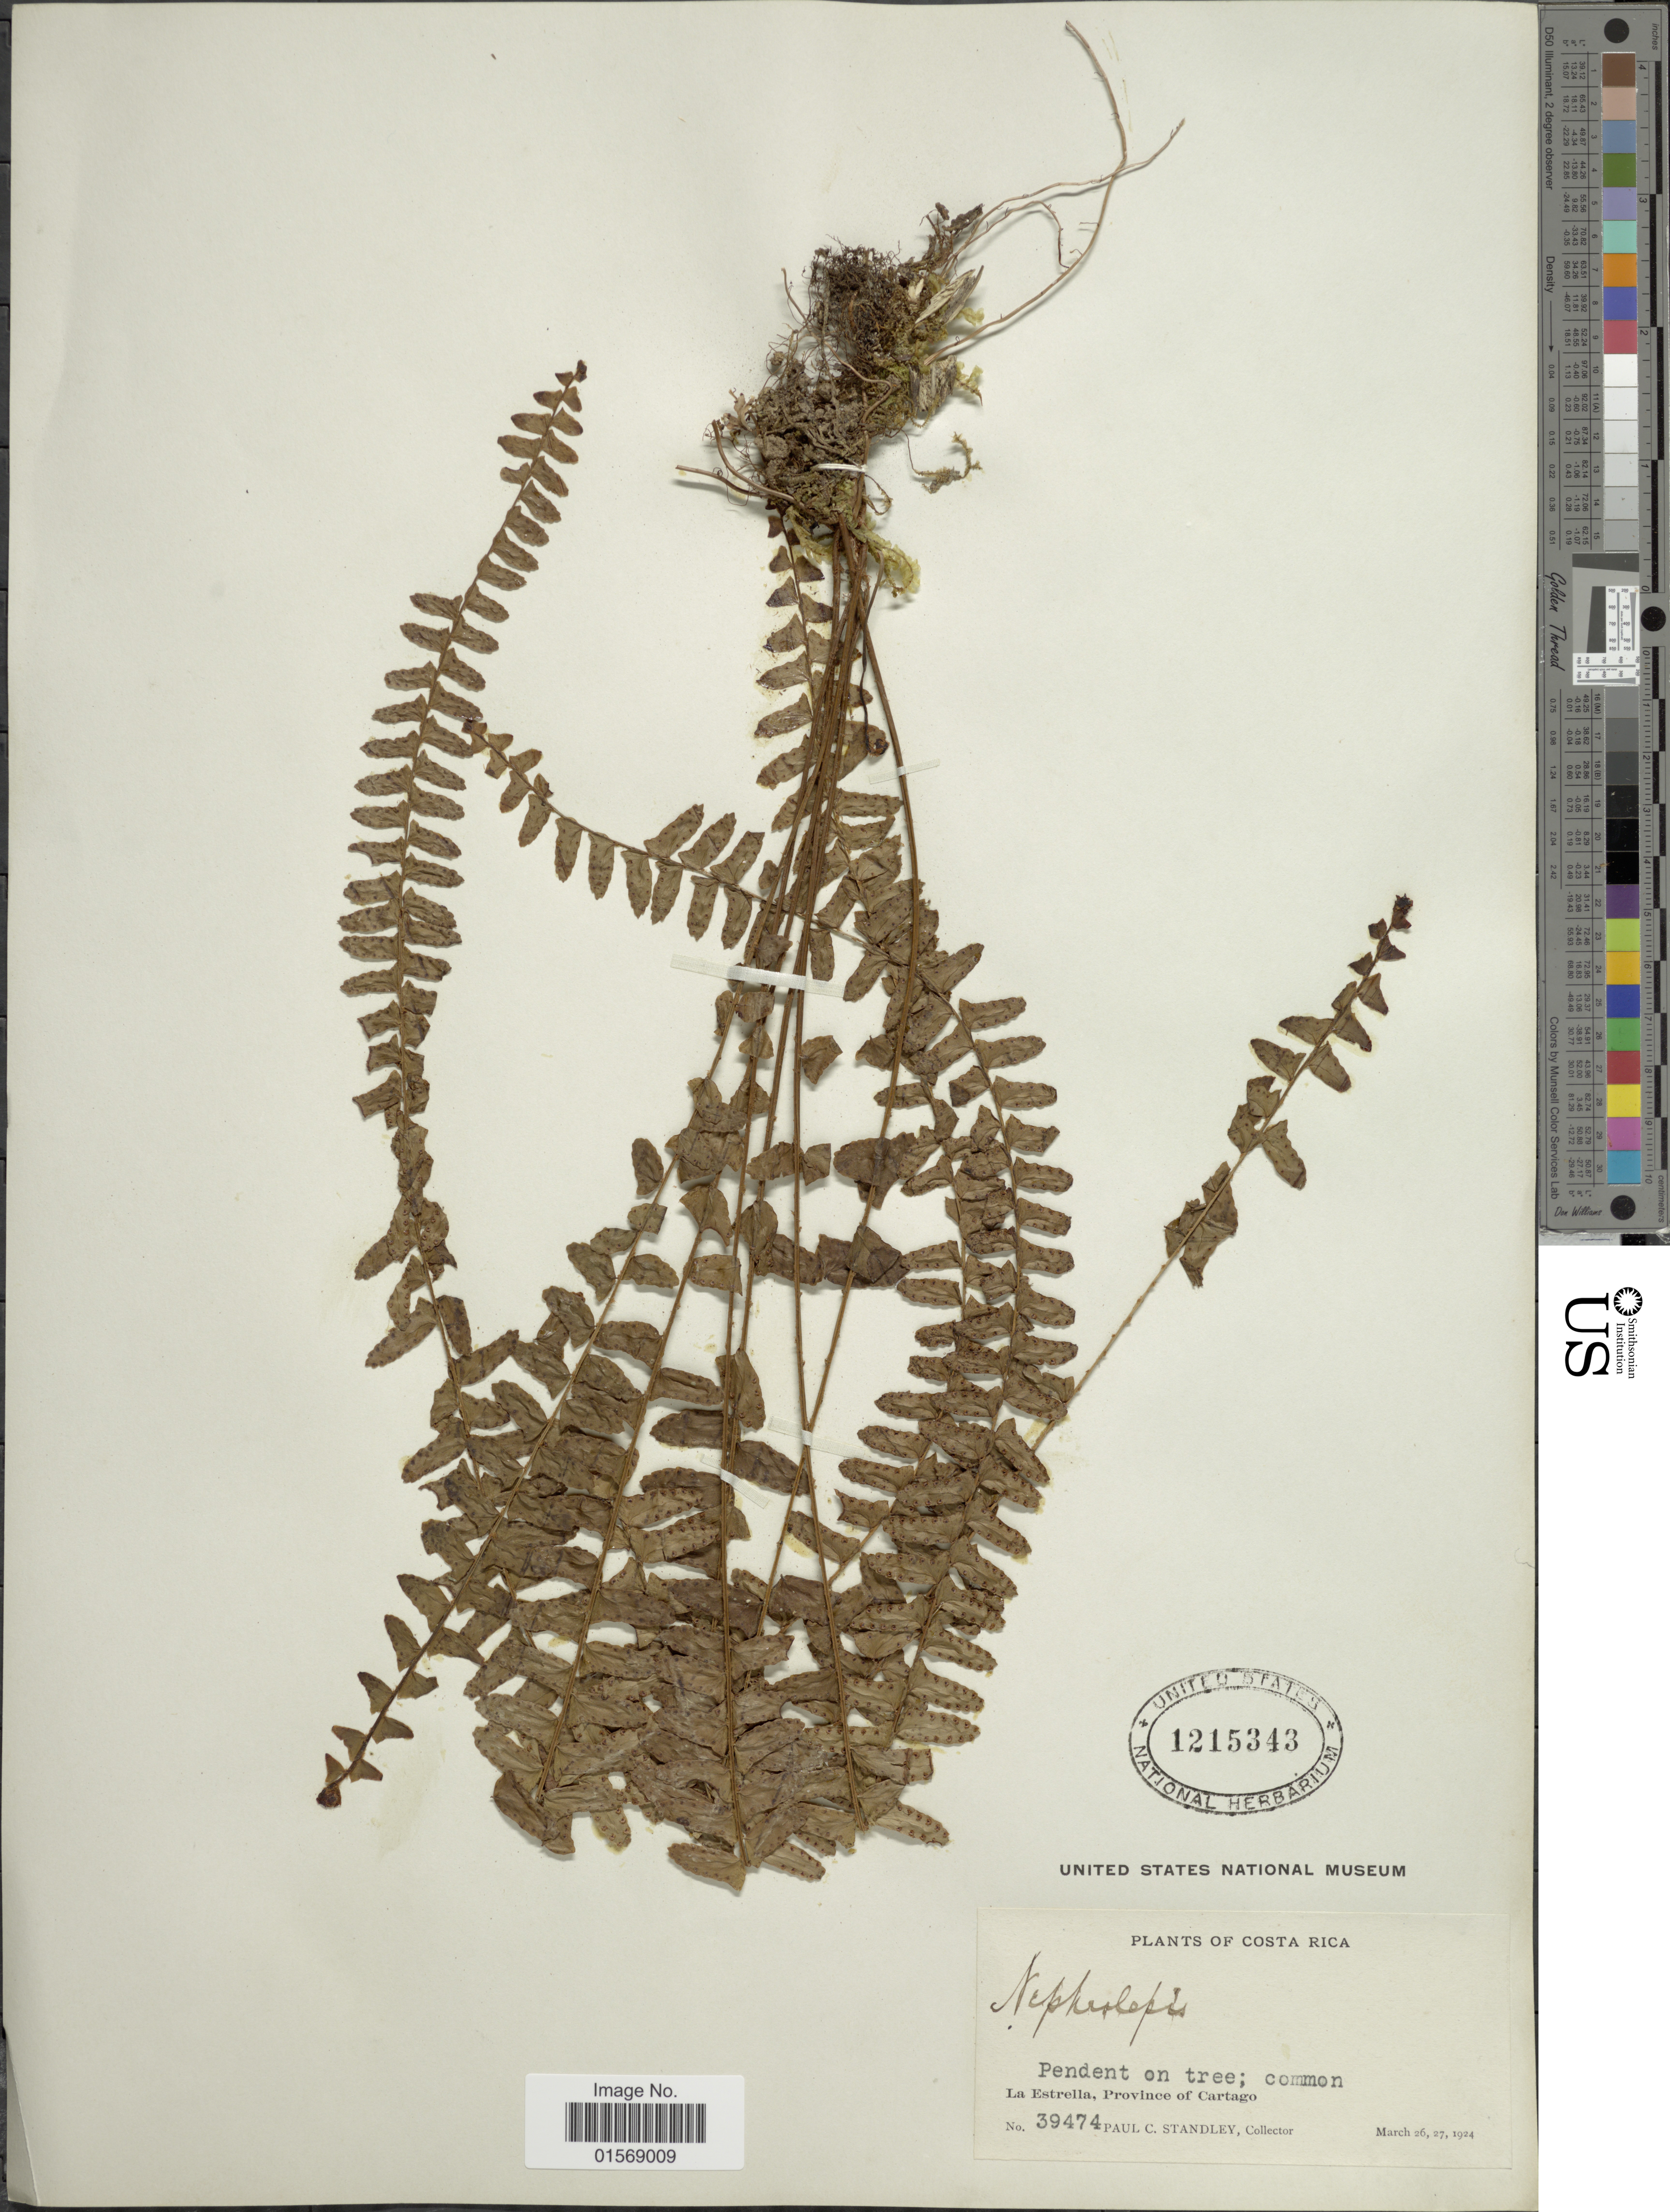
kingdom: Plantae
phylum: Tracheophyta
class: Polypodiopsida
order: Polypodiales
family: Nephrolepidaceae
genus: Nephrolepis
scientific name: Nephrolepis pectinata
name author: (Willd.) Schott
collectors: P. C. Standley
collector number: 39474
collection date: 1924-03-26/1924-03-27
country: Costa Rica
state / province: Cartago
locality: Costa Rica. La Estrella, Province of Cartago.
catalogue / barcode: US 1215343